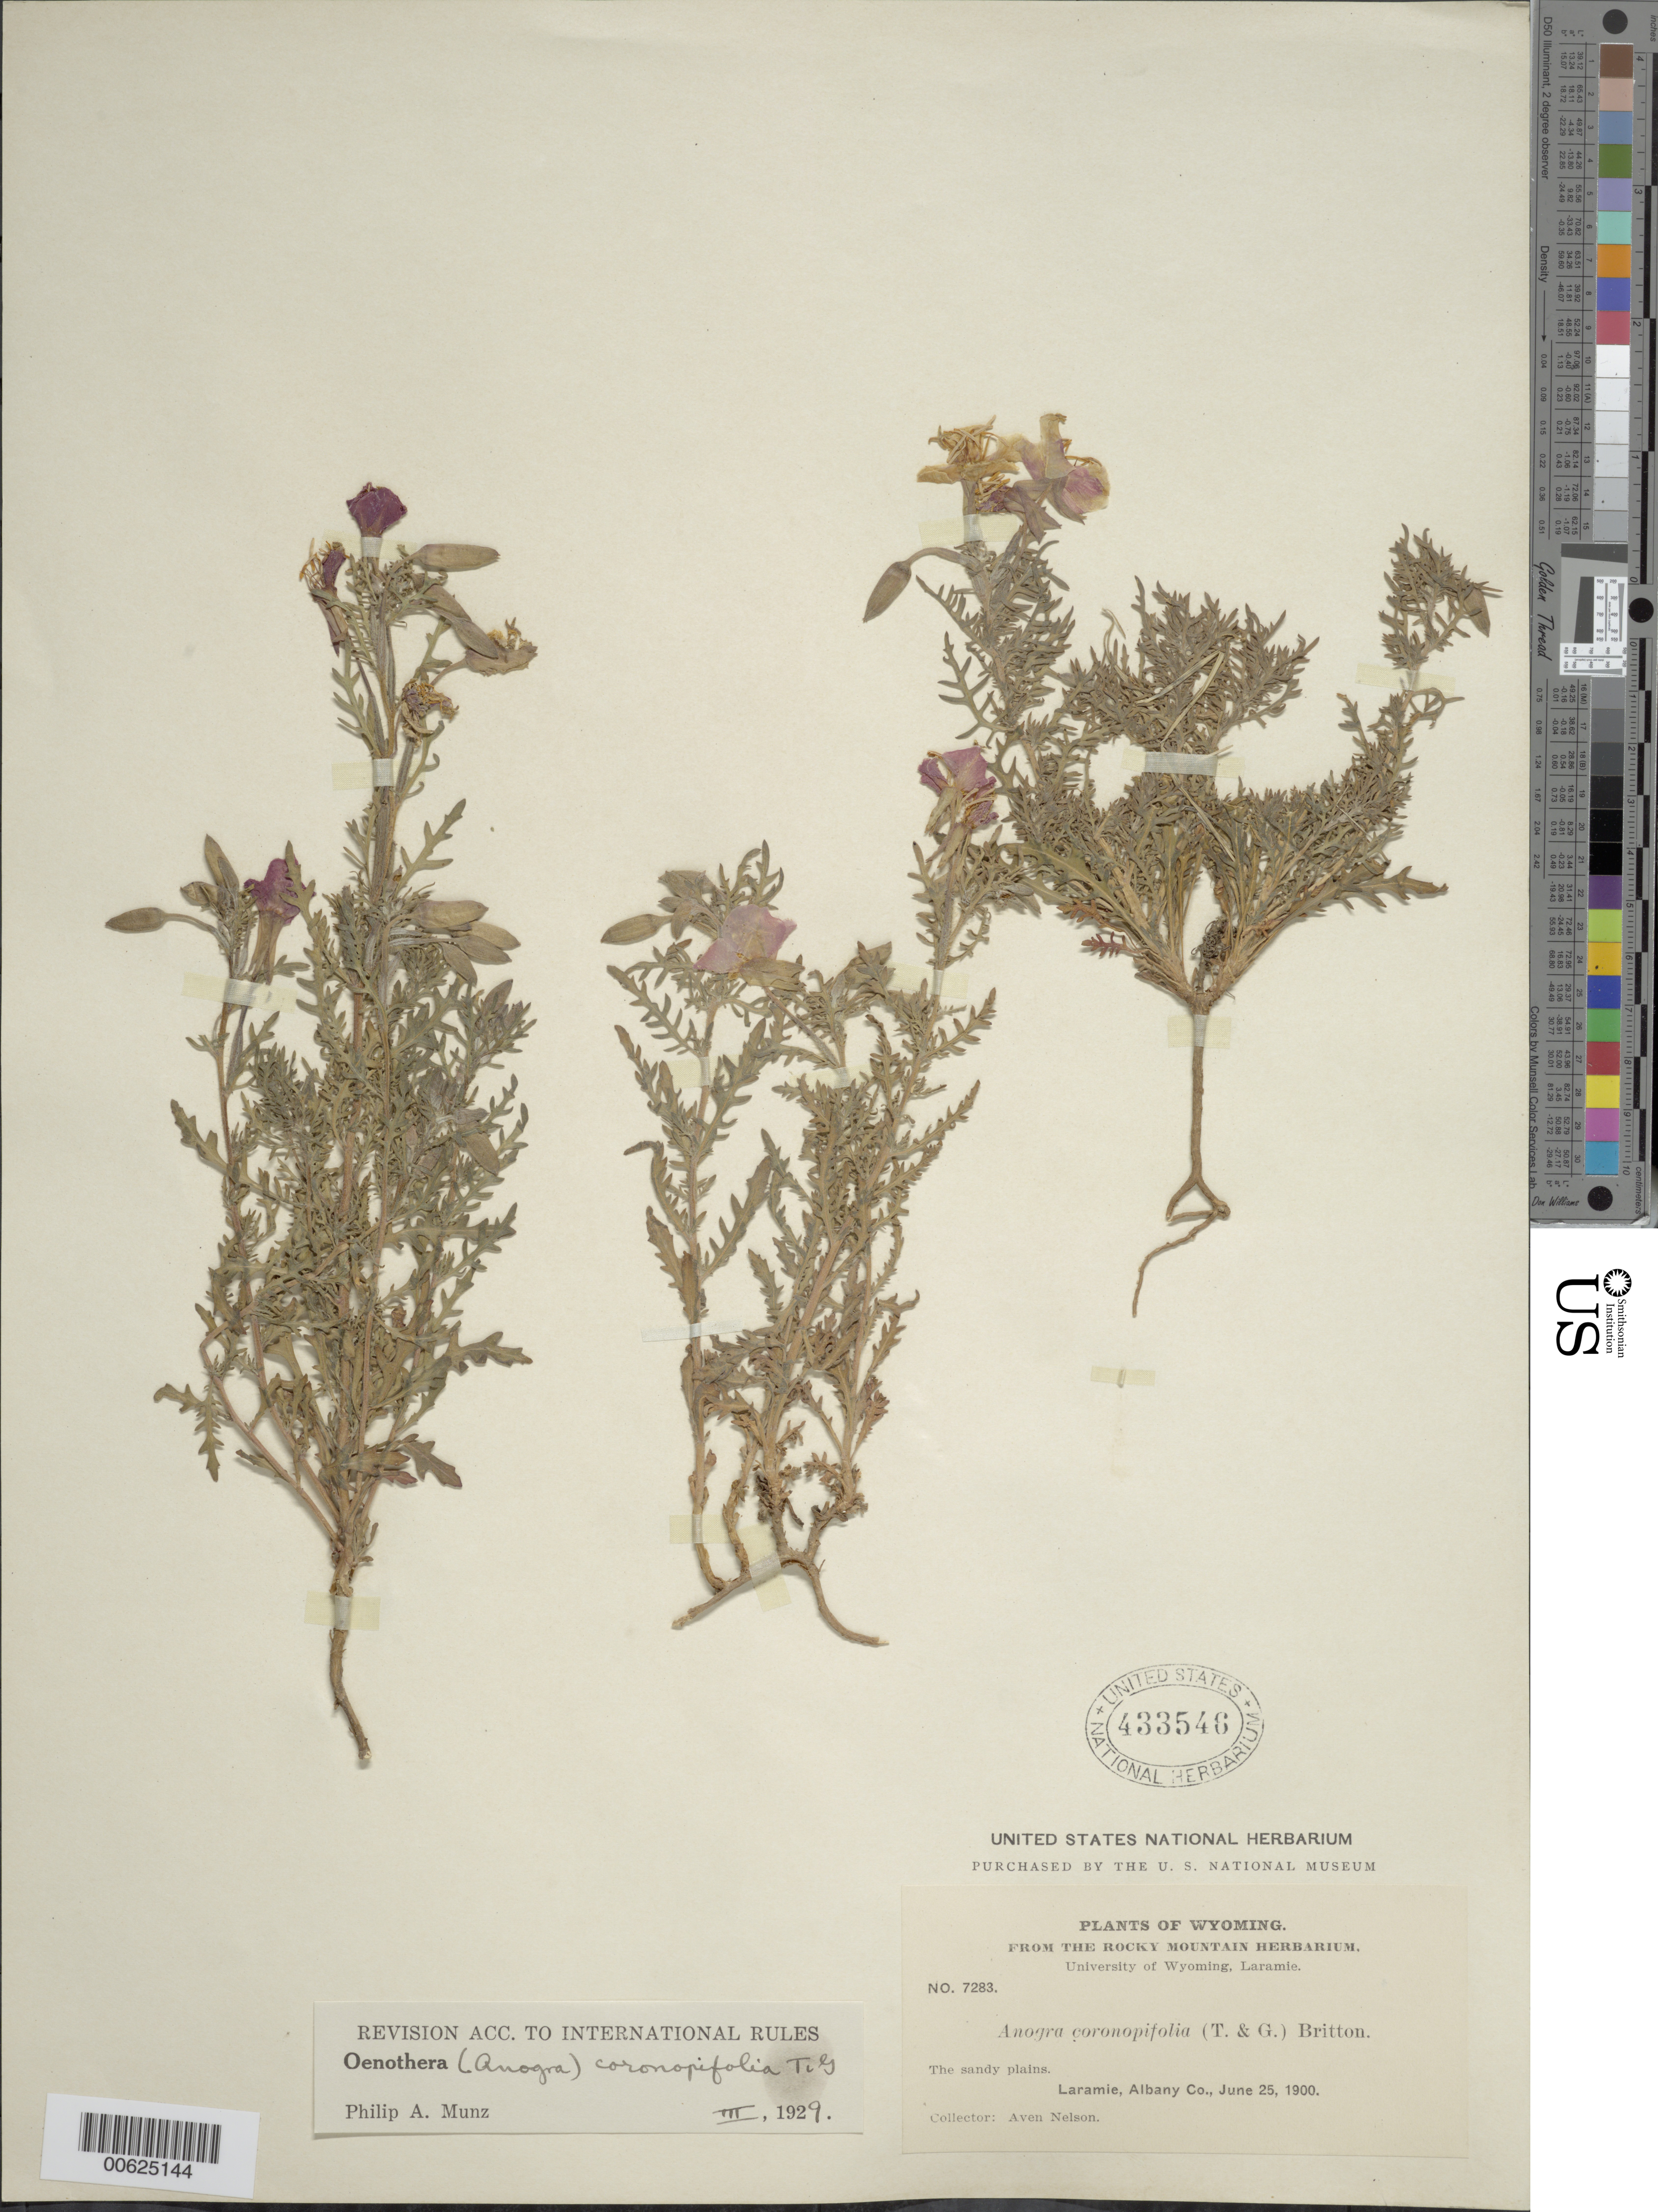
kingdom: Plantae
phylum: Tracheophyta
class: Magnoliopsida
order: Myrtales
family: Onagraceae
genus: Oenothera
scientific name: Oenothera coronopifolia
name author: Torr. & A. Gray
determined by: Munz, Philip A.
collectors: A. Nelson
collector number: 7283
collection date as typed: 25 Jun 1900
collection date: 1900-06-25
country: United States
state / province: Wyoming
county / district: Albany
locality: Laramie Hills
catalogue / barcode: US 433546